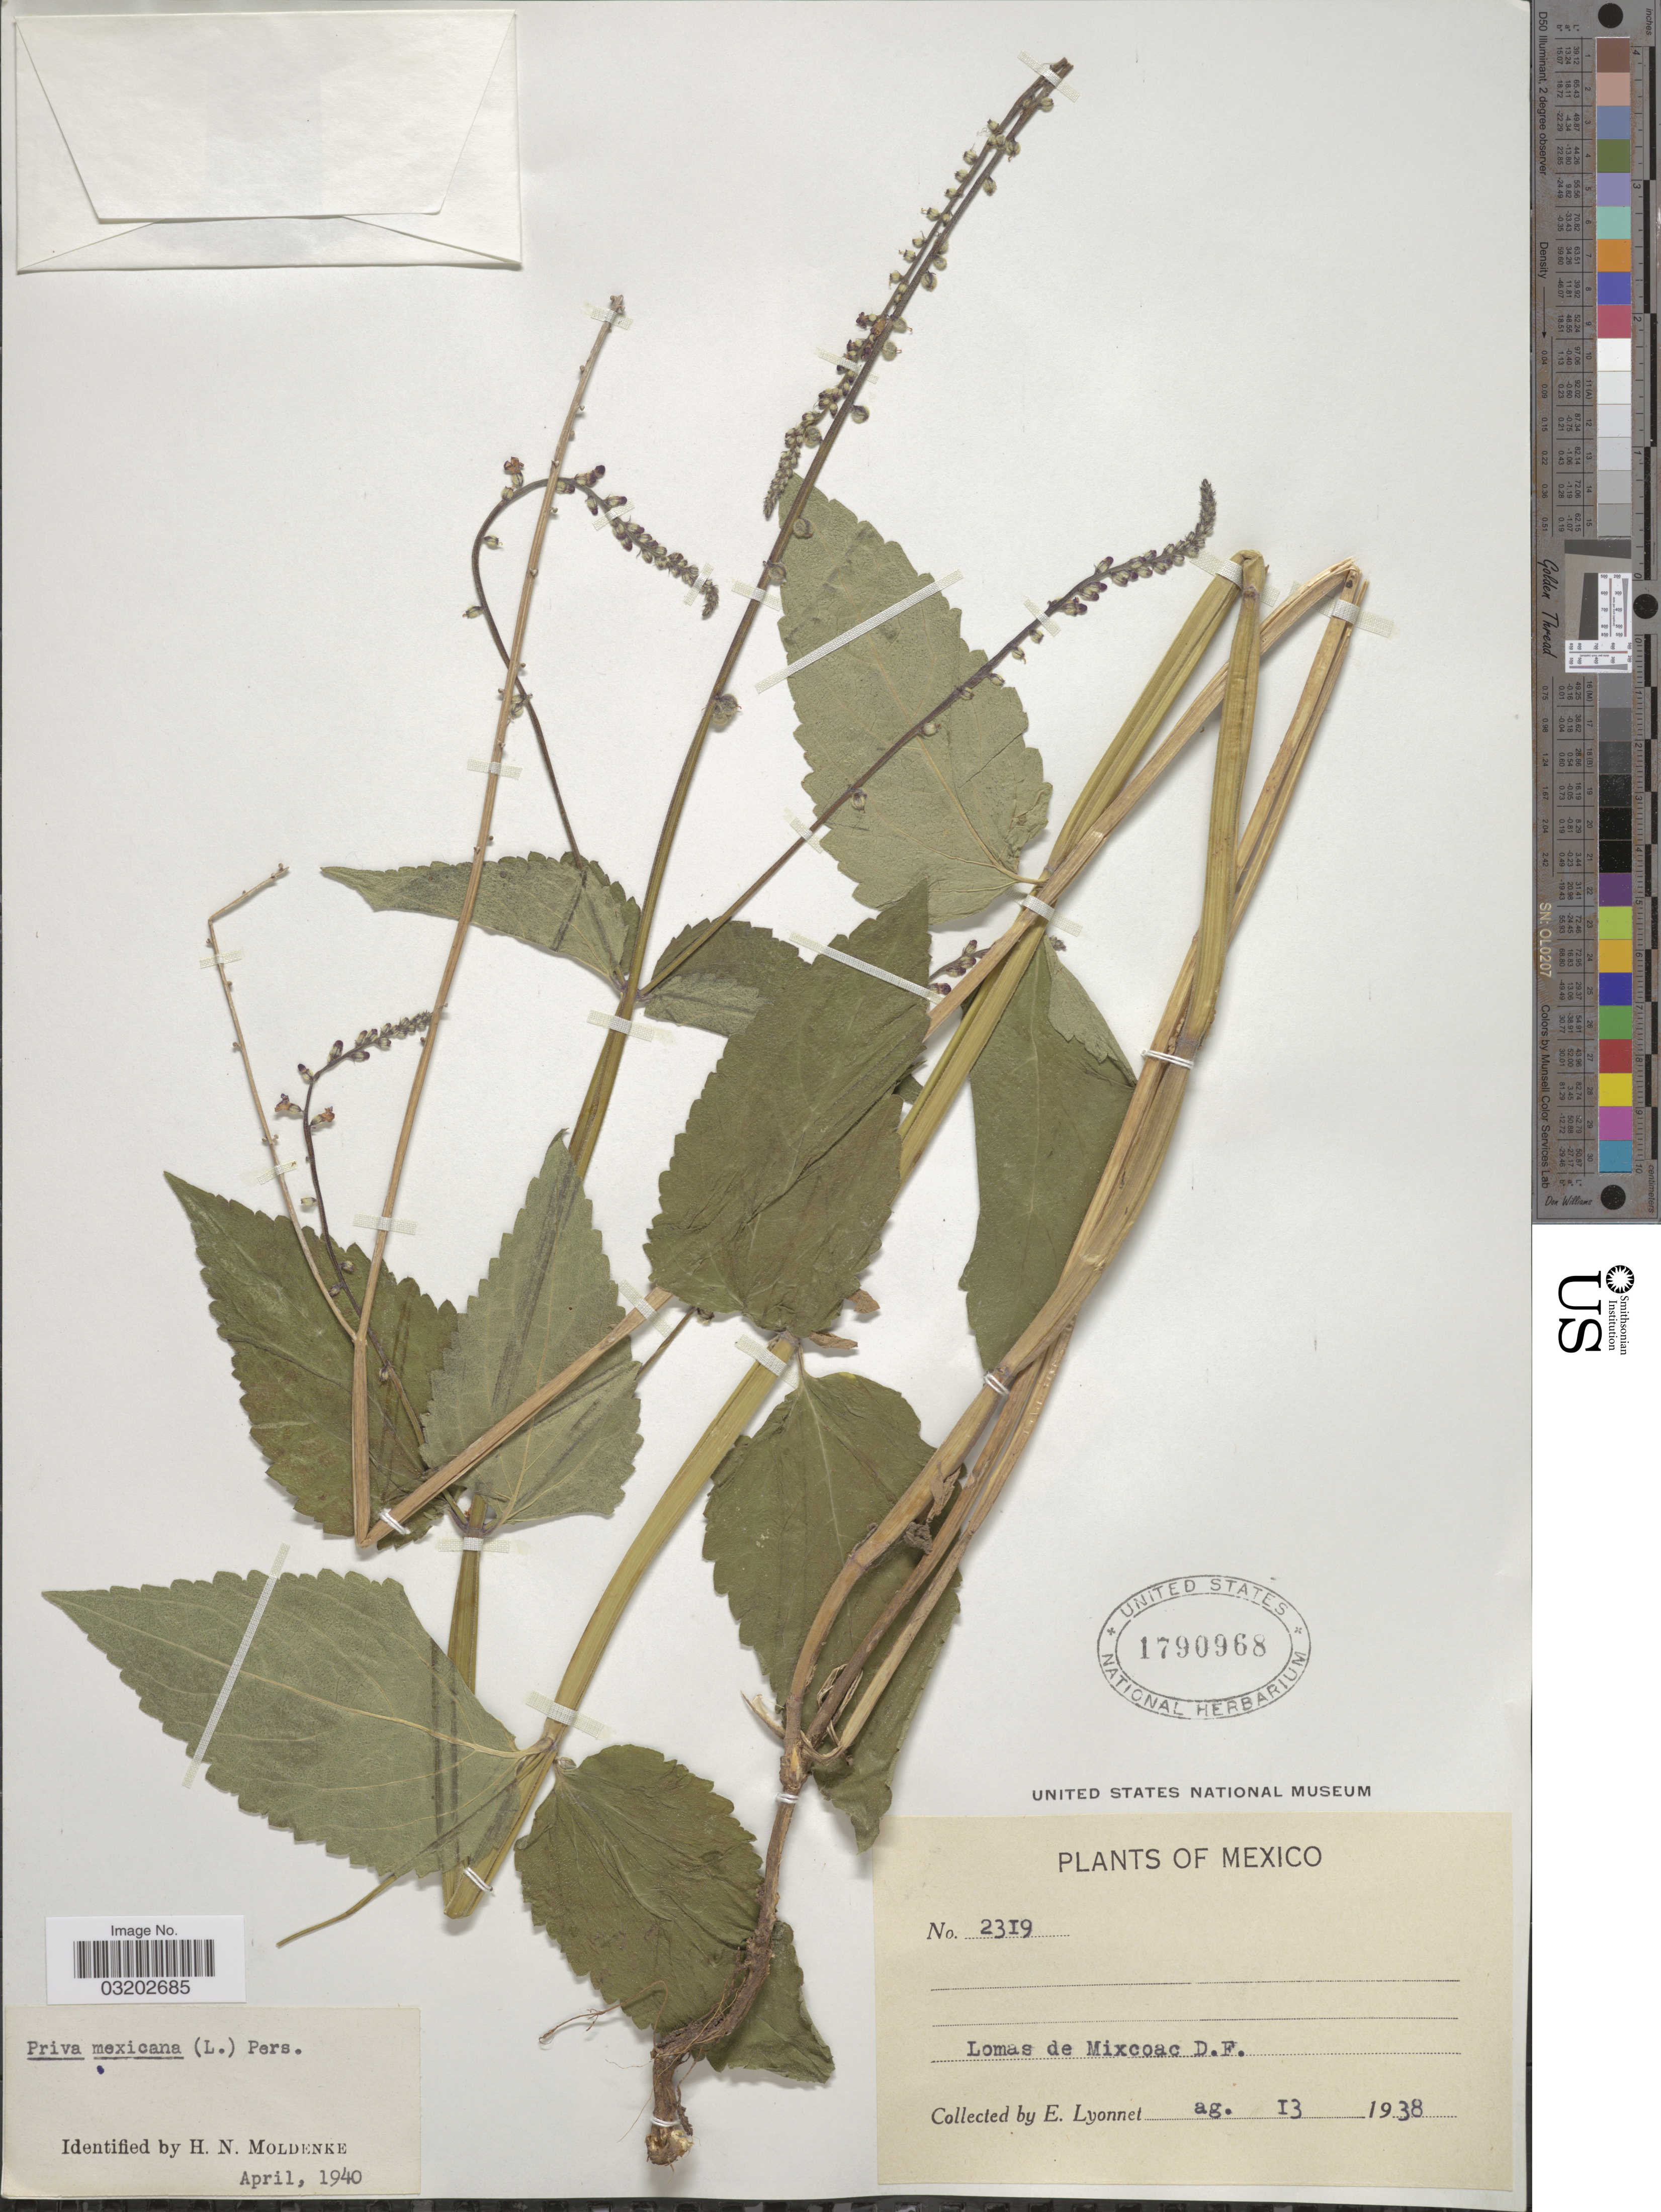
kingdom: Plantae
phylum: Tracheophyta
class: Magnoliopsida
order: Lamiales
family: Verbenaceae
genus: Priva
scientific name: Priva lappulacea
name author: (L.) Pers.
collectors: E. Lyonnet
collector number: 2319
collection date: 1938-08-13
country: Mexico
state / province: Distrito Federal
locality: Lomas de Mixcoac.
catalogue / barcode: US 1790968